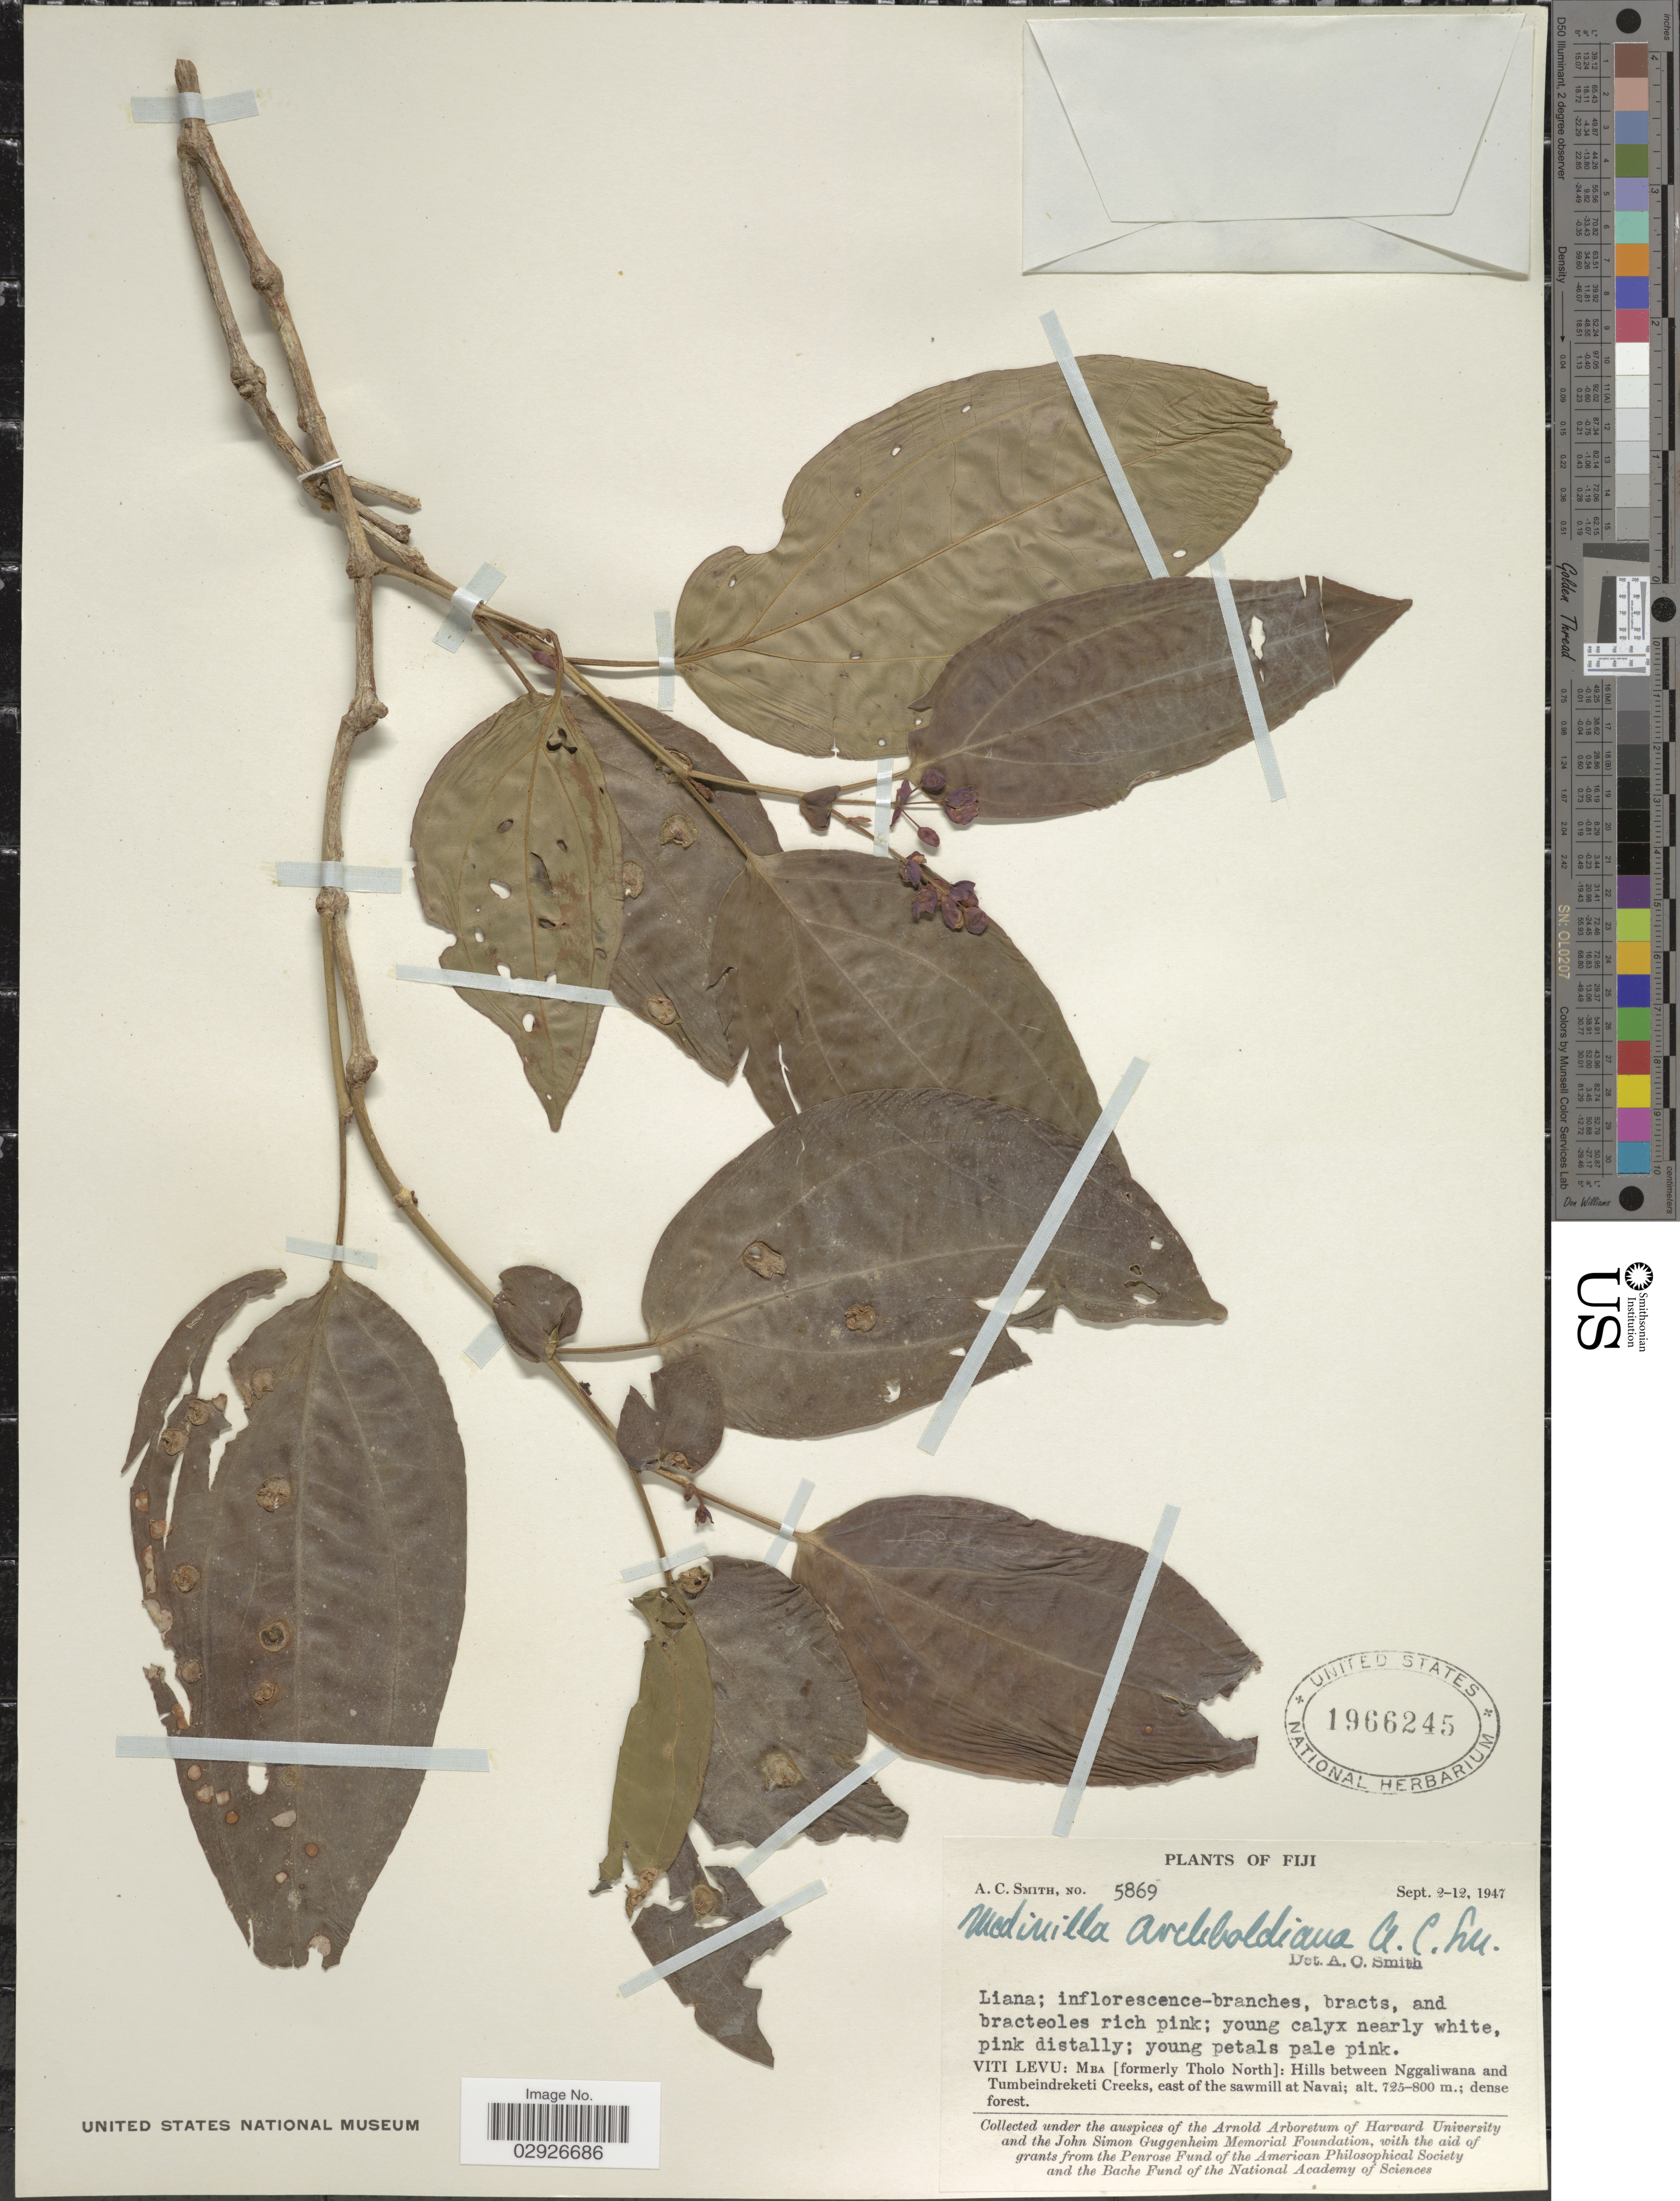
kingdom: Plantae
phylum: Tracheophyta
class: Magnoliopsida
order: Myrtales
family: Melastomataceae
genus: Medinilla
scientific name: Medinilla archboldiana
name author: A.C. Sm.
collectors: A. C. Smith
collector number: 5869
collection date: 1947-09-02/1947-09-12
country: Fiji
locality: Viti Levu: Mba [formerly Tholo North]: Hills between Nggaliwana and Tumbeindreketi Creeks, east of the sawmill at Navai.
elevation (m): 725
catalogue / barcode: US 1966245